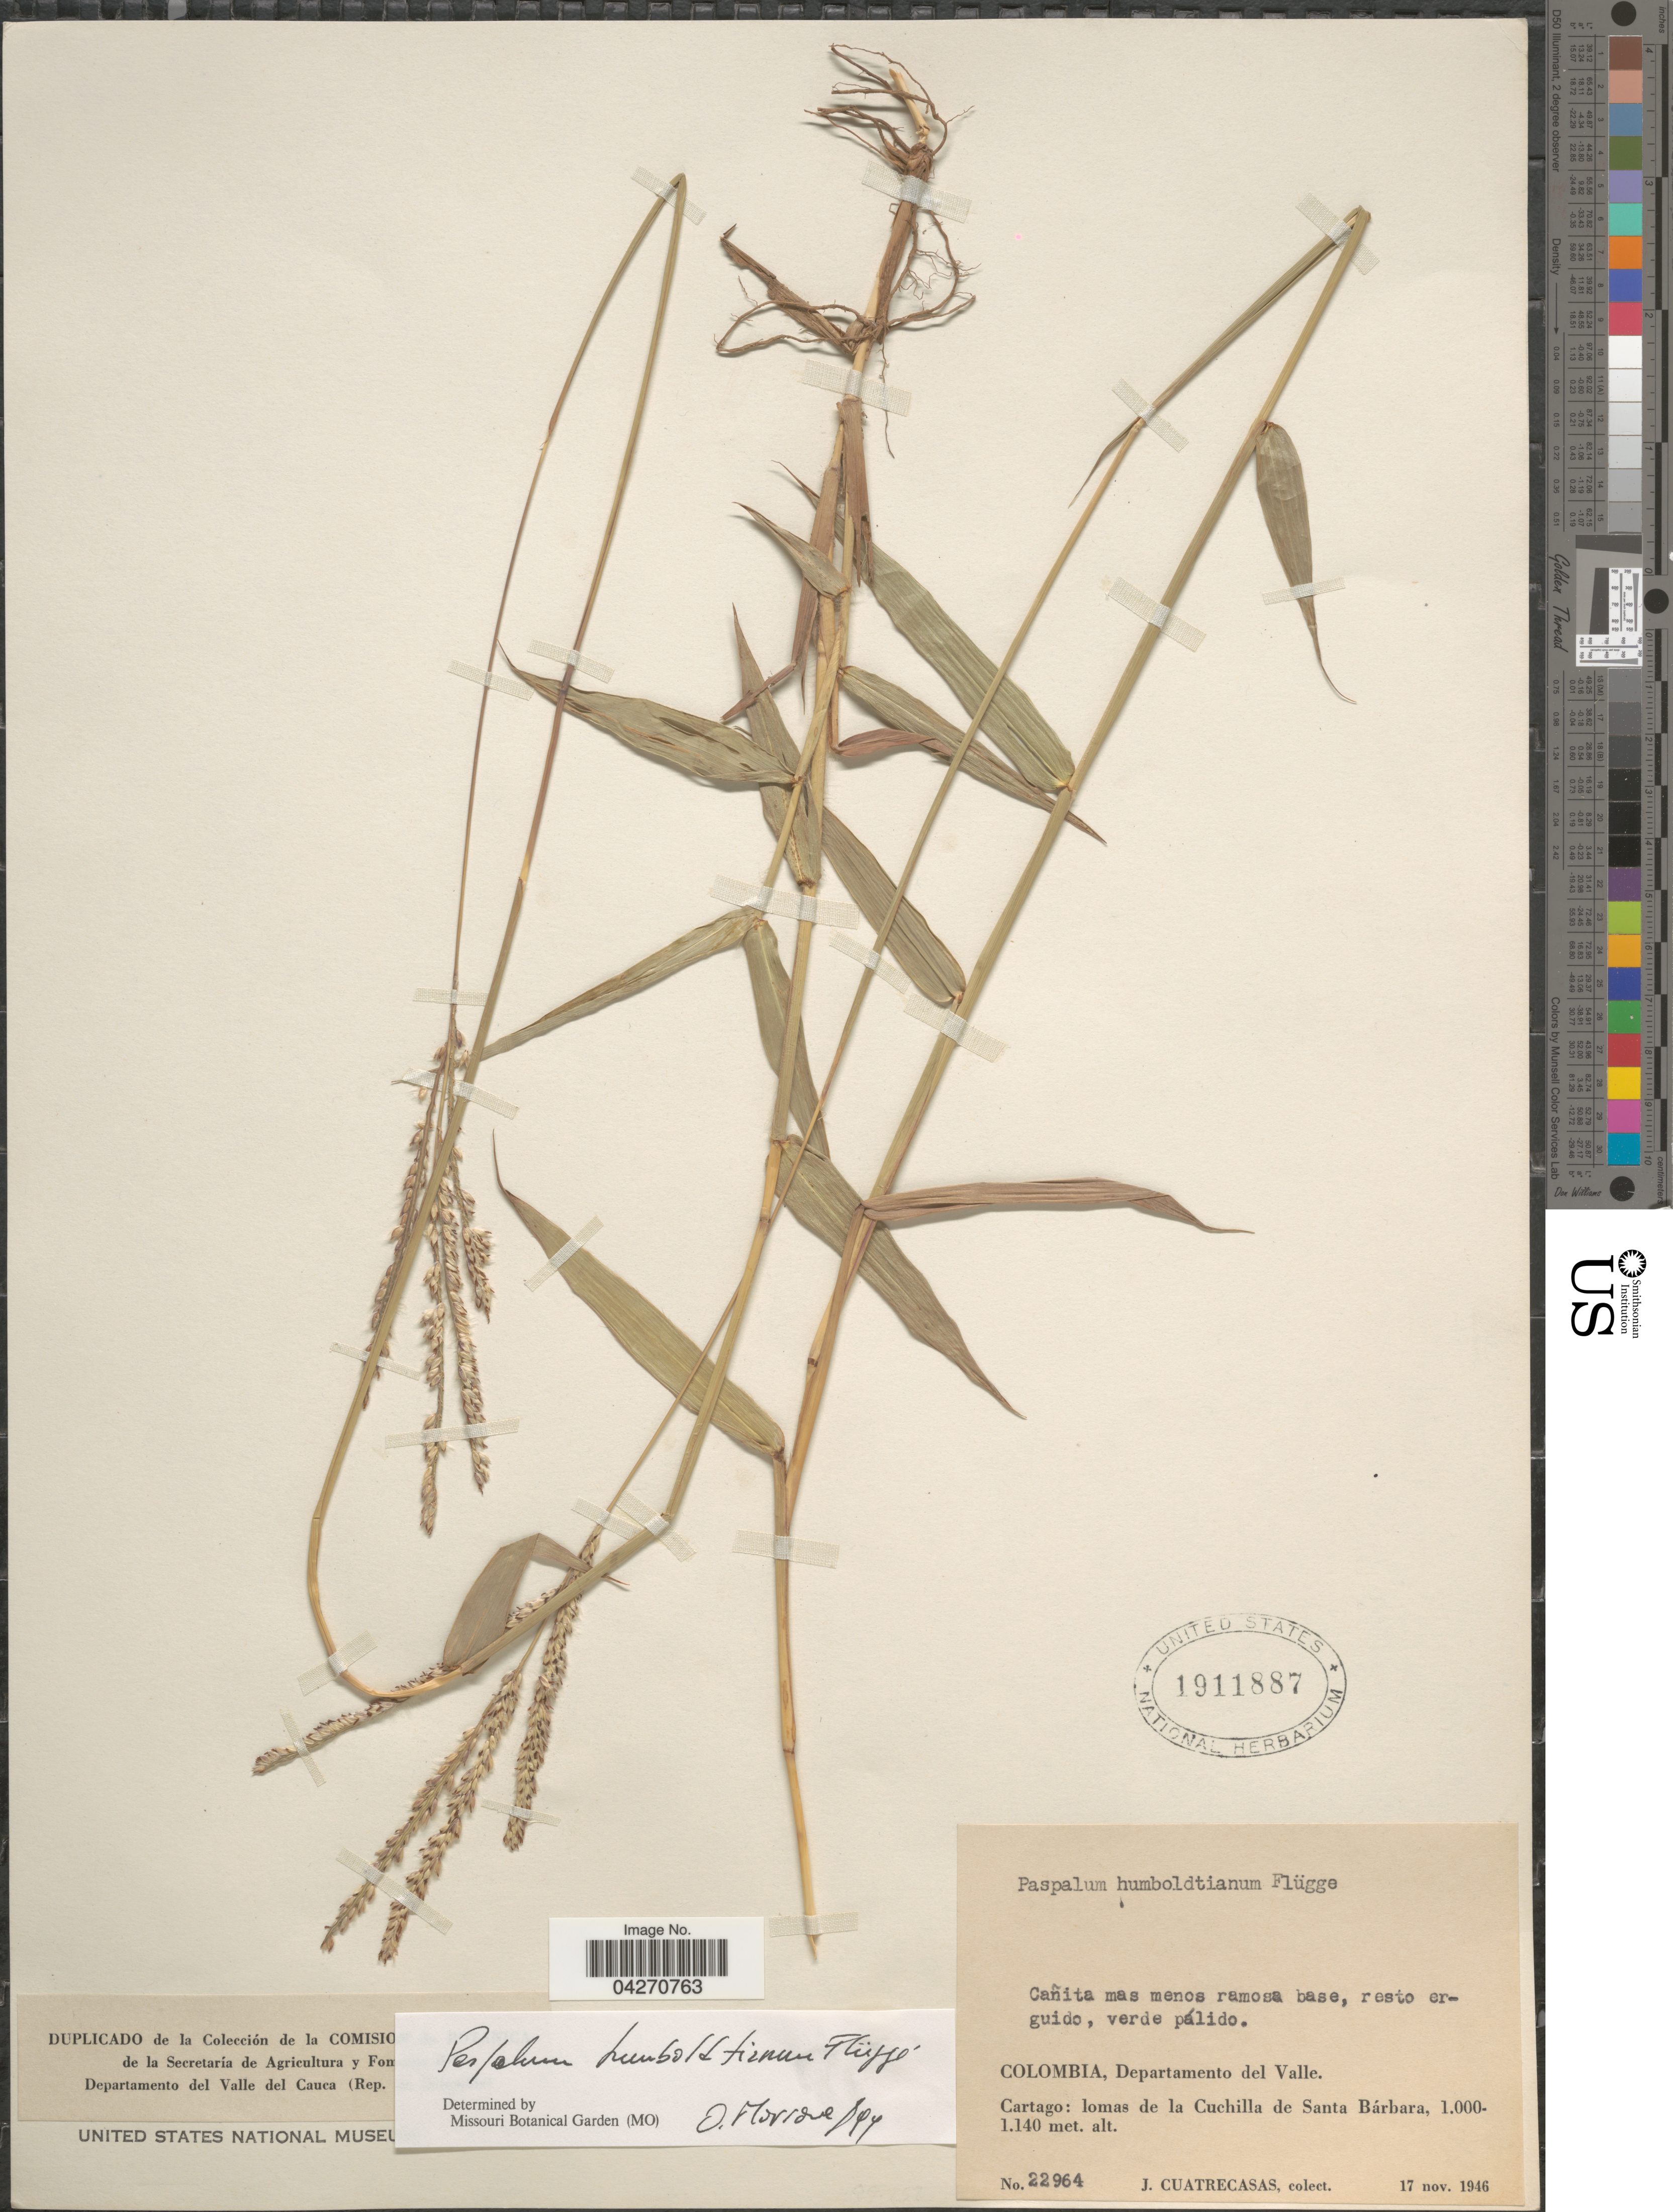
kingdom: Plantae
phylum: Tracheophyta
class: Liliopsida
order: Poales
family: Poaceae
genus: Paspalum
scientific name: Paspalum humboldtianum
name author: Flüggé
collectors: J. Cuatrecasas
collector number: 22964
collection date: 1946-11-17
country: Colombia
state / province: Valle del Cauca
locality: Departamento del Valle. Cartago: lomas de la Cuchilla de Santa Bárbara.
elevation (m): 1000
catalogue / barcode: US 1911887